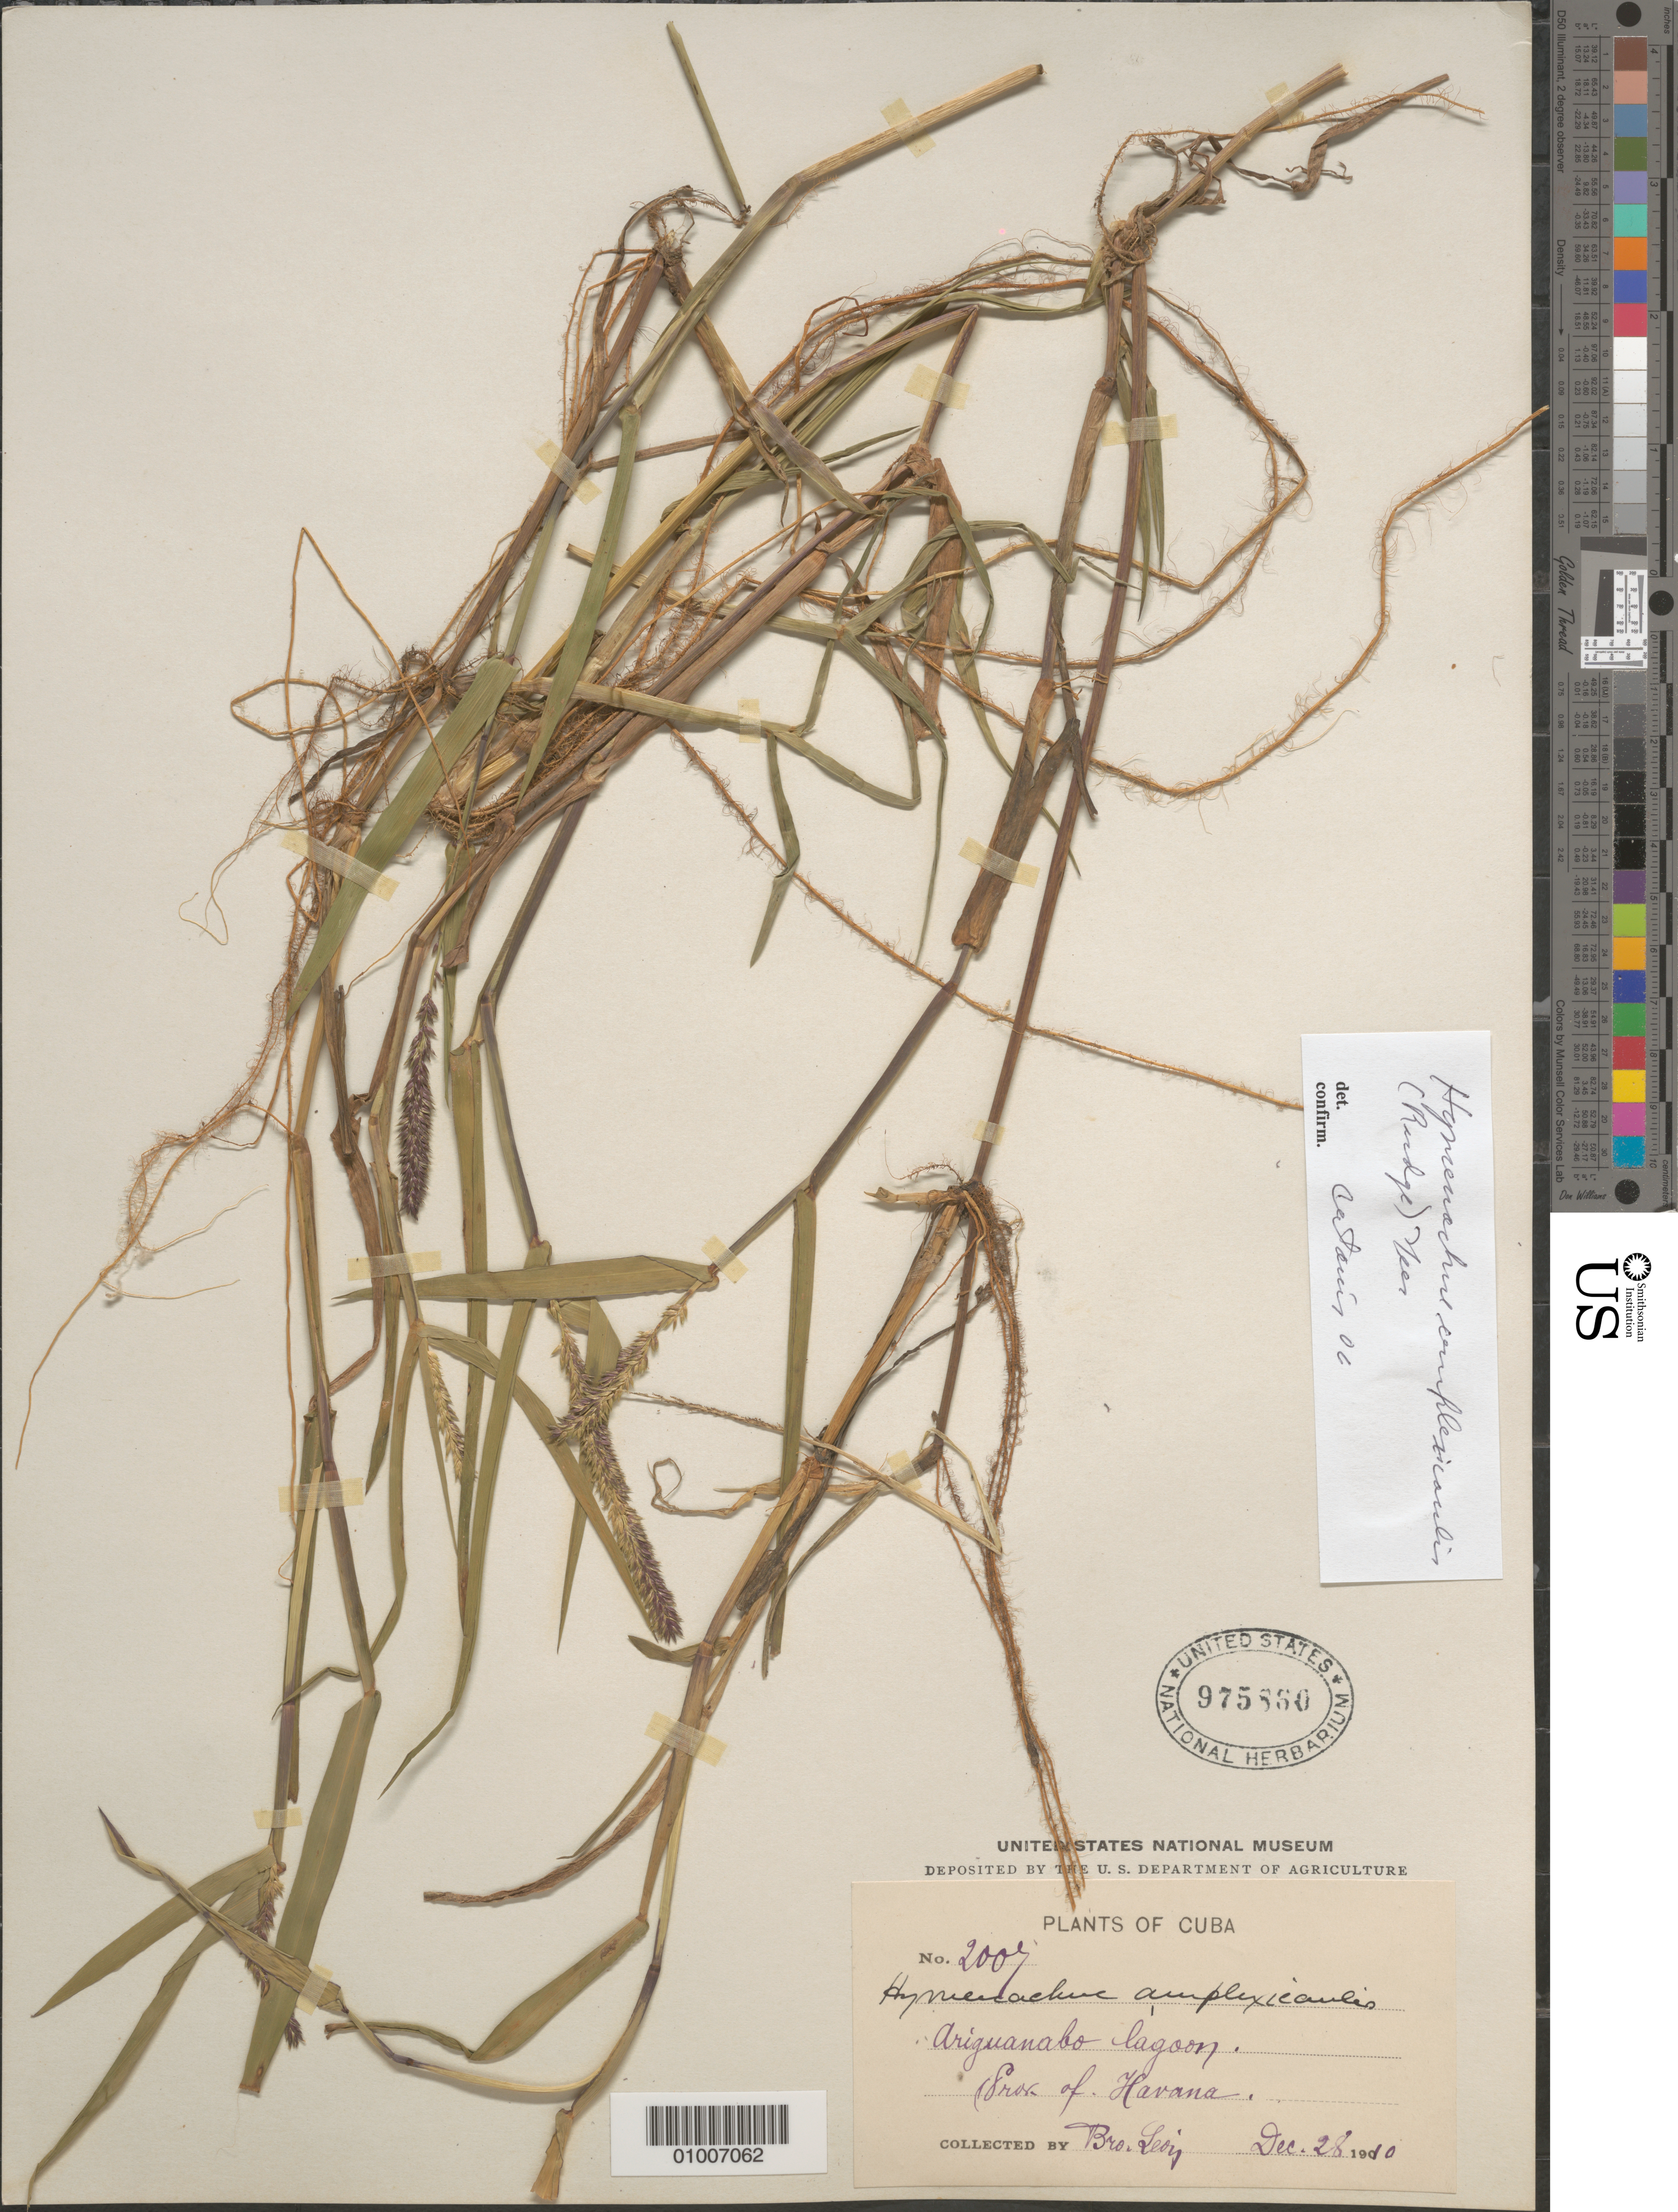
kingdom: Plantae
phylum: Tracheophyta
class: Liliopsida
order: Poales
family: Poaceae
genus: Hymenachne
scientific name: Hymenachne amplexicaulis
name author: (Rudge) Nees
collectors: Bro. León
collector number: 2007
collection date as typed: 28 Dec 1910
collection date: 1910-12-28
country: Cuba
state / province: La Habana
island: Cuba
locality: Ariguanabo lagoon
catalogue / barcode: US 975860